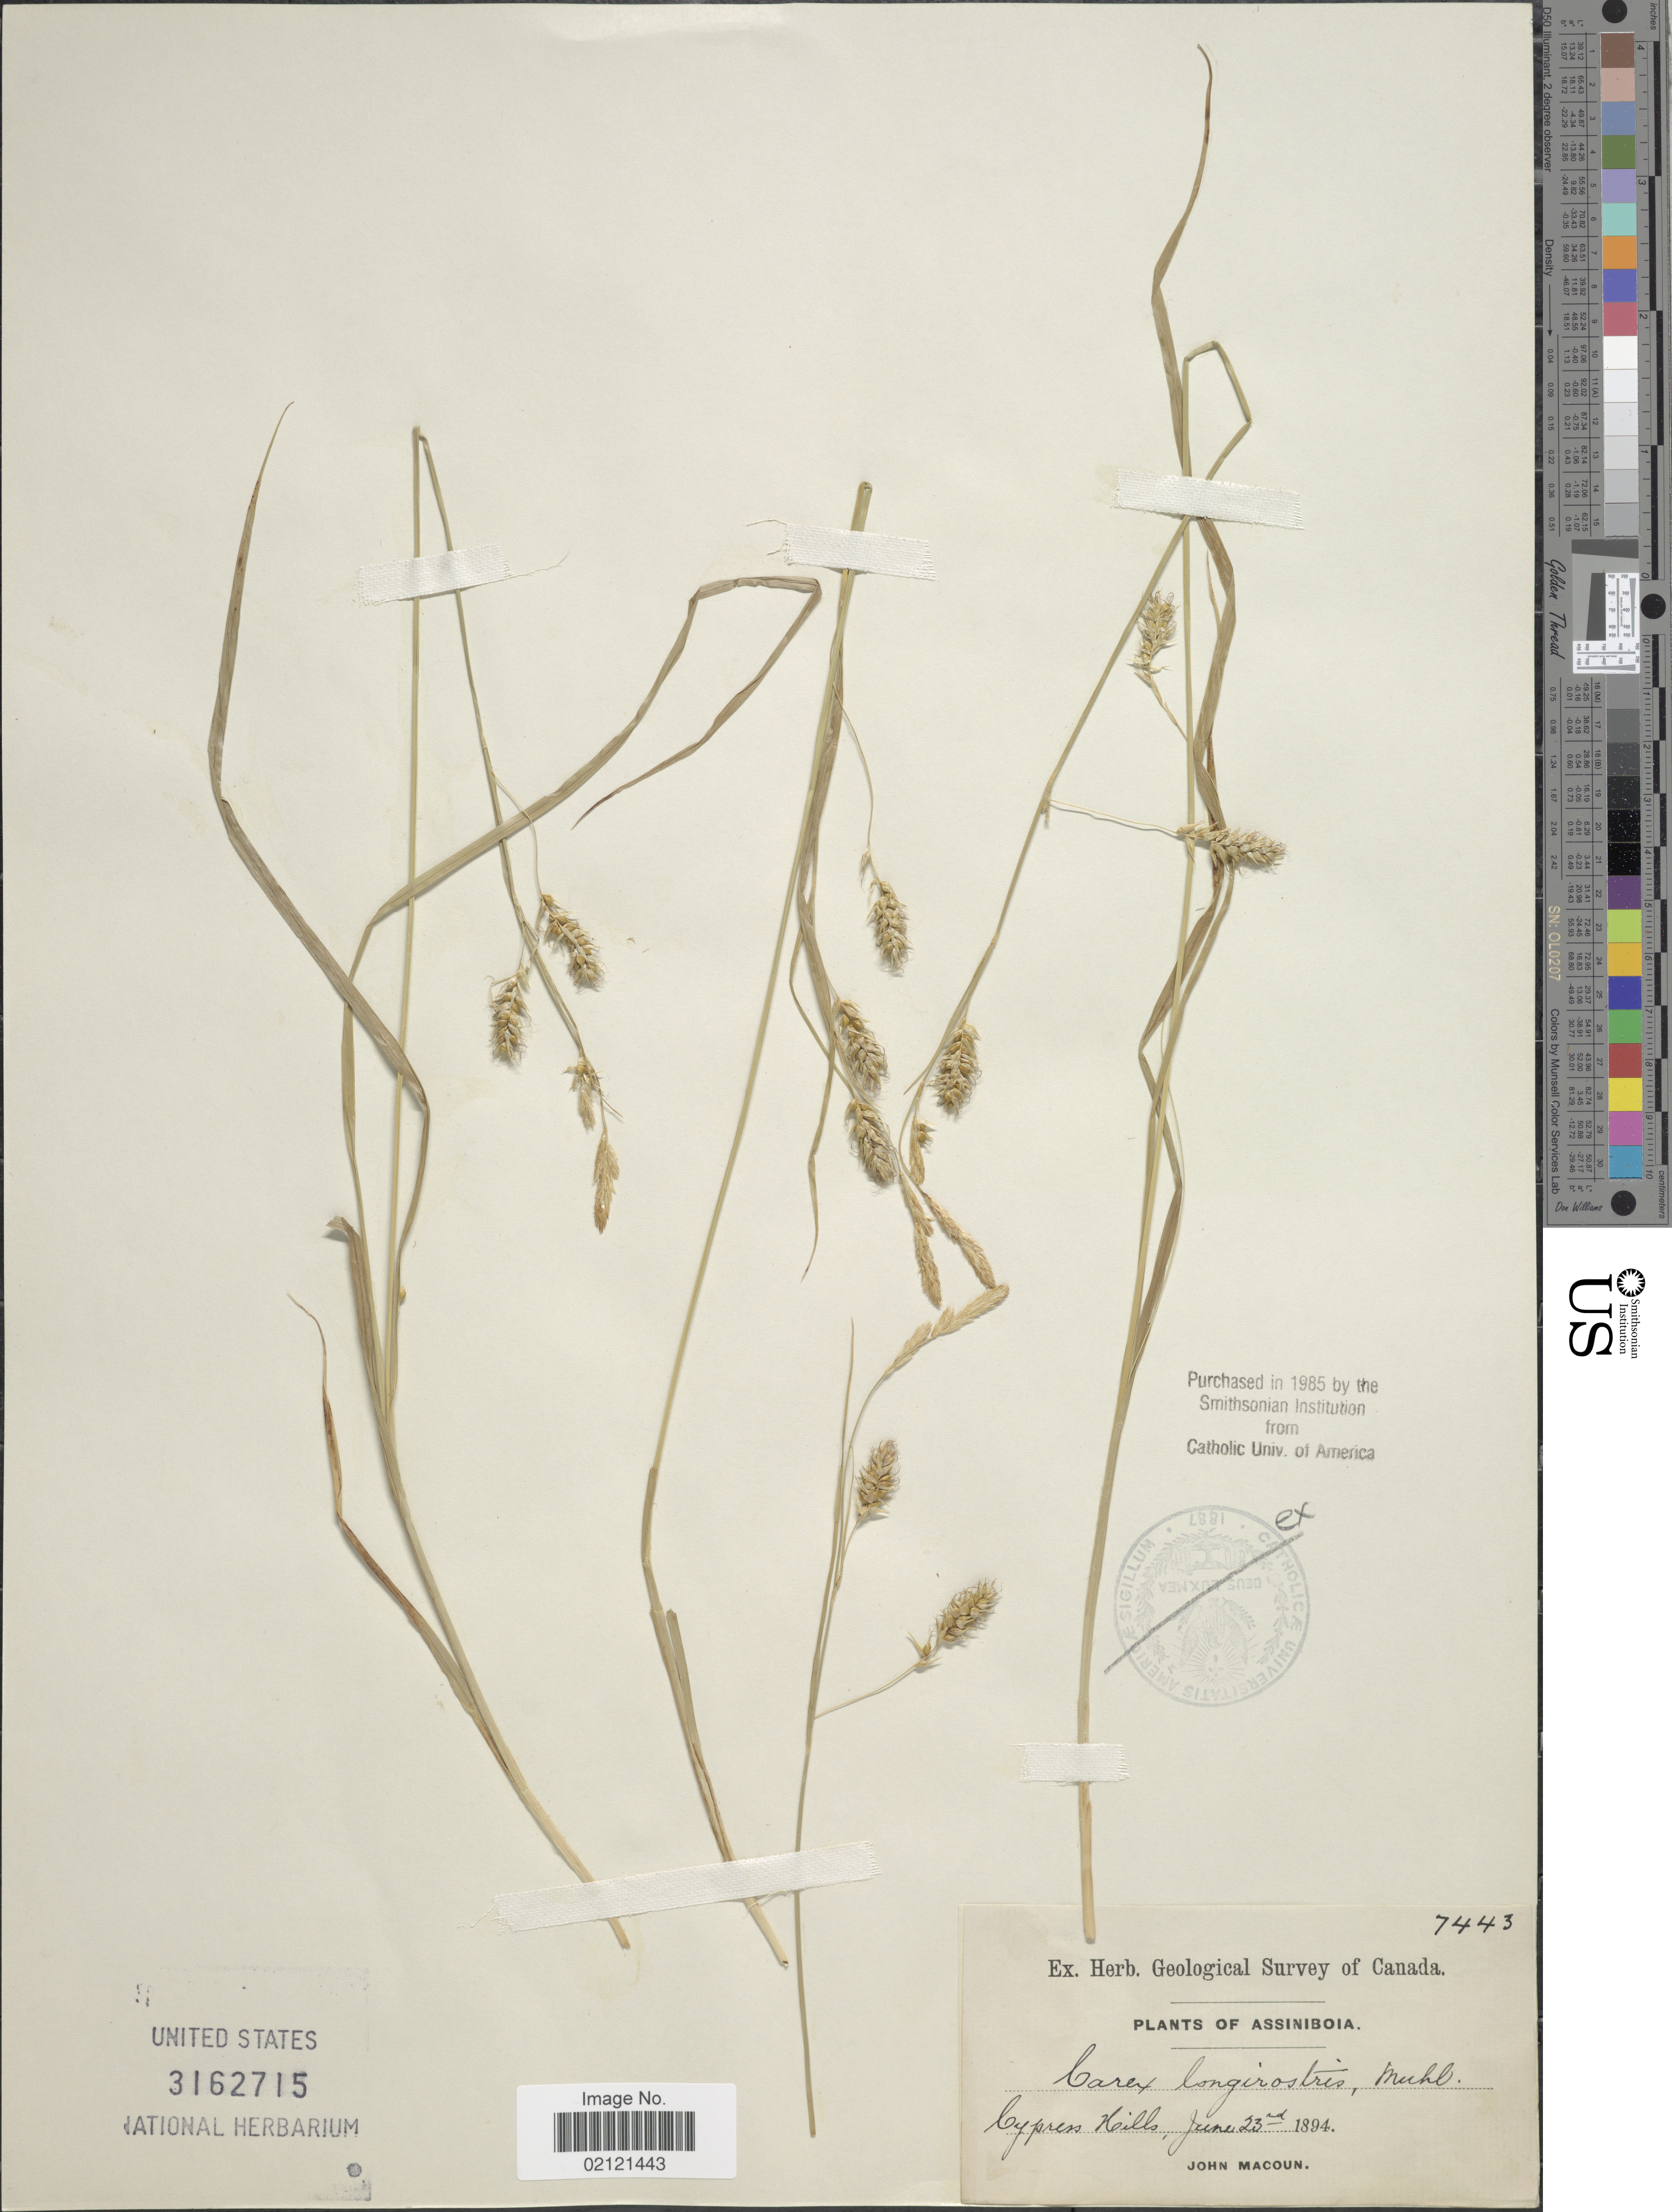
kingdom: Plantae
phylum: Tracheophyta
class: Liliopsida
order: Poales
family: Cyperaceae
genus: Carex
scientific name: Carex sprengelii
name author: Dewey ex Spreng.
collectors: J. Macoun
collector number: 7443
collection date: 1894-06-23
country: Canada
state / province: Saskatchewan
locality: Assiniboia, Cypress Hills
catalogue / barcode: US 3162715